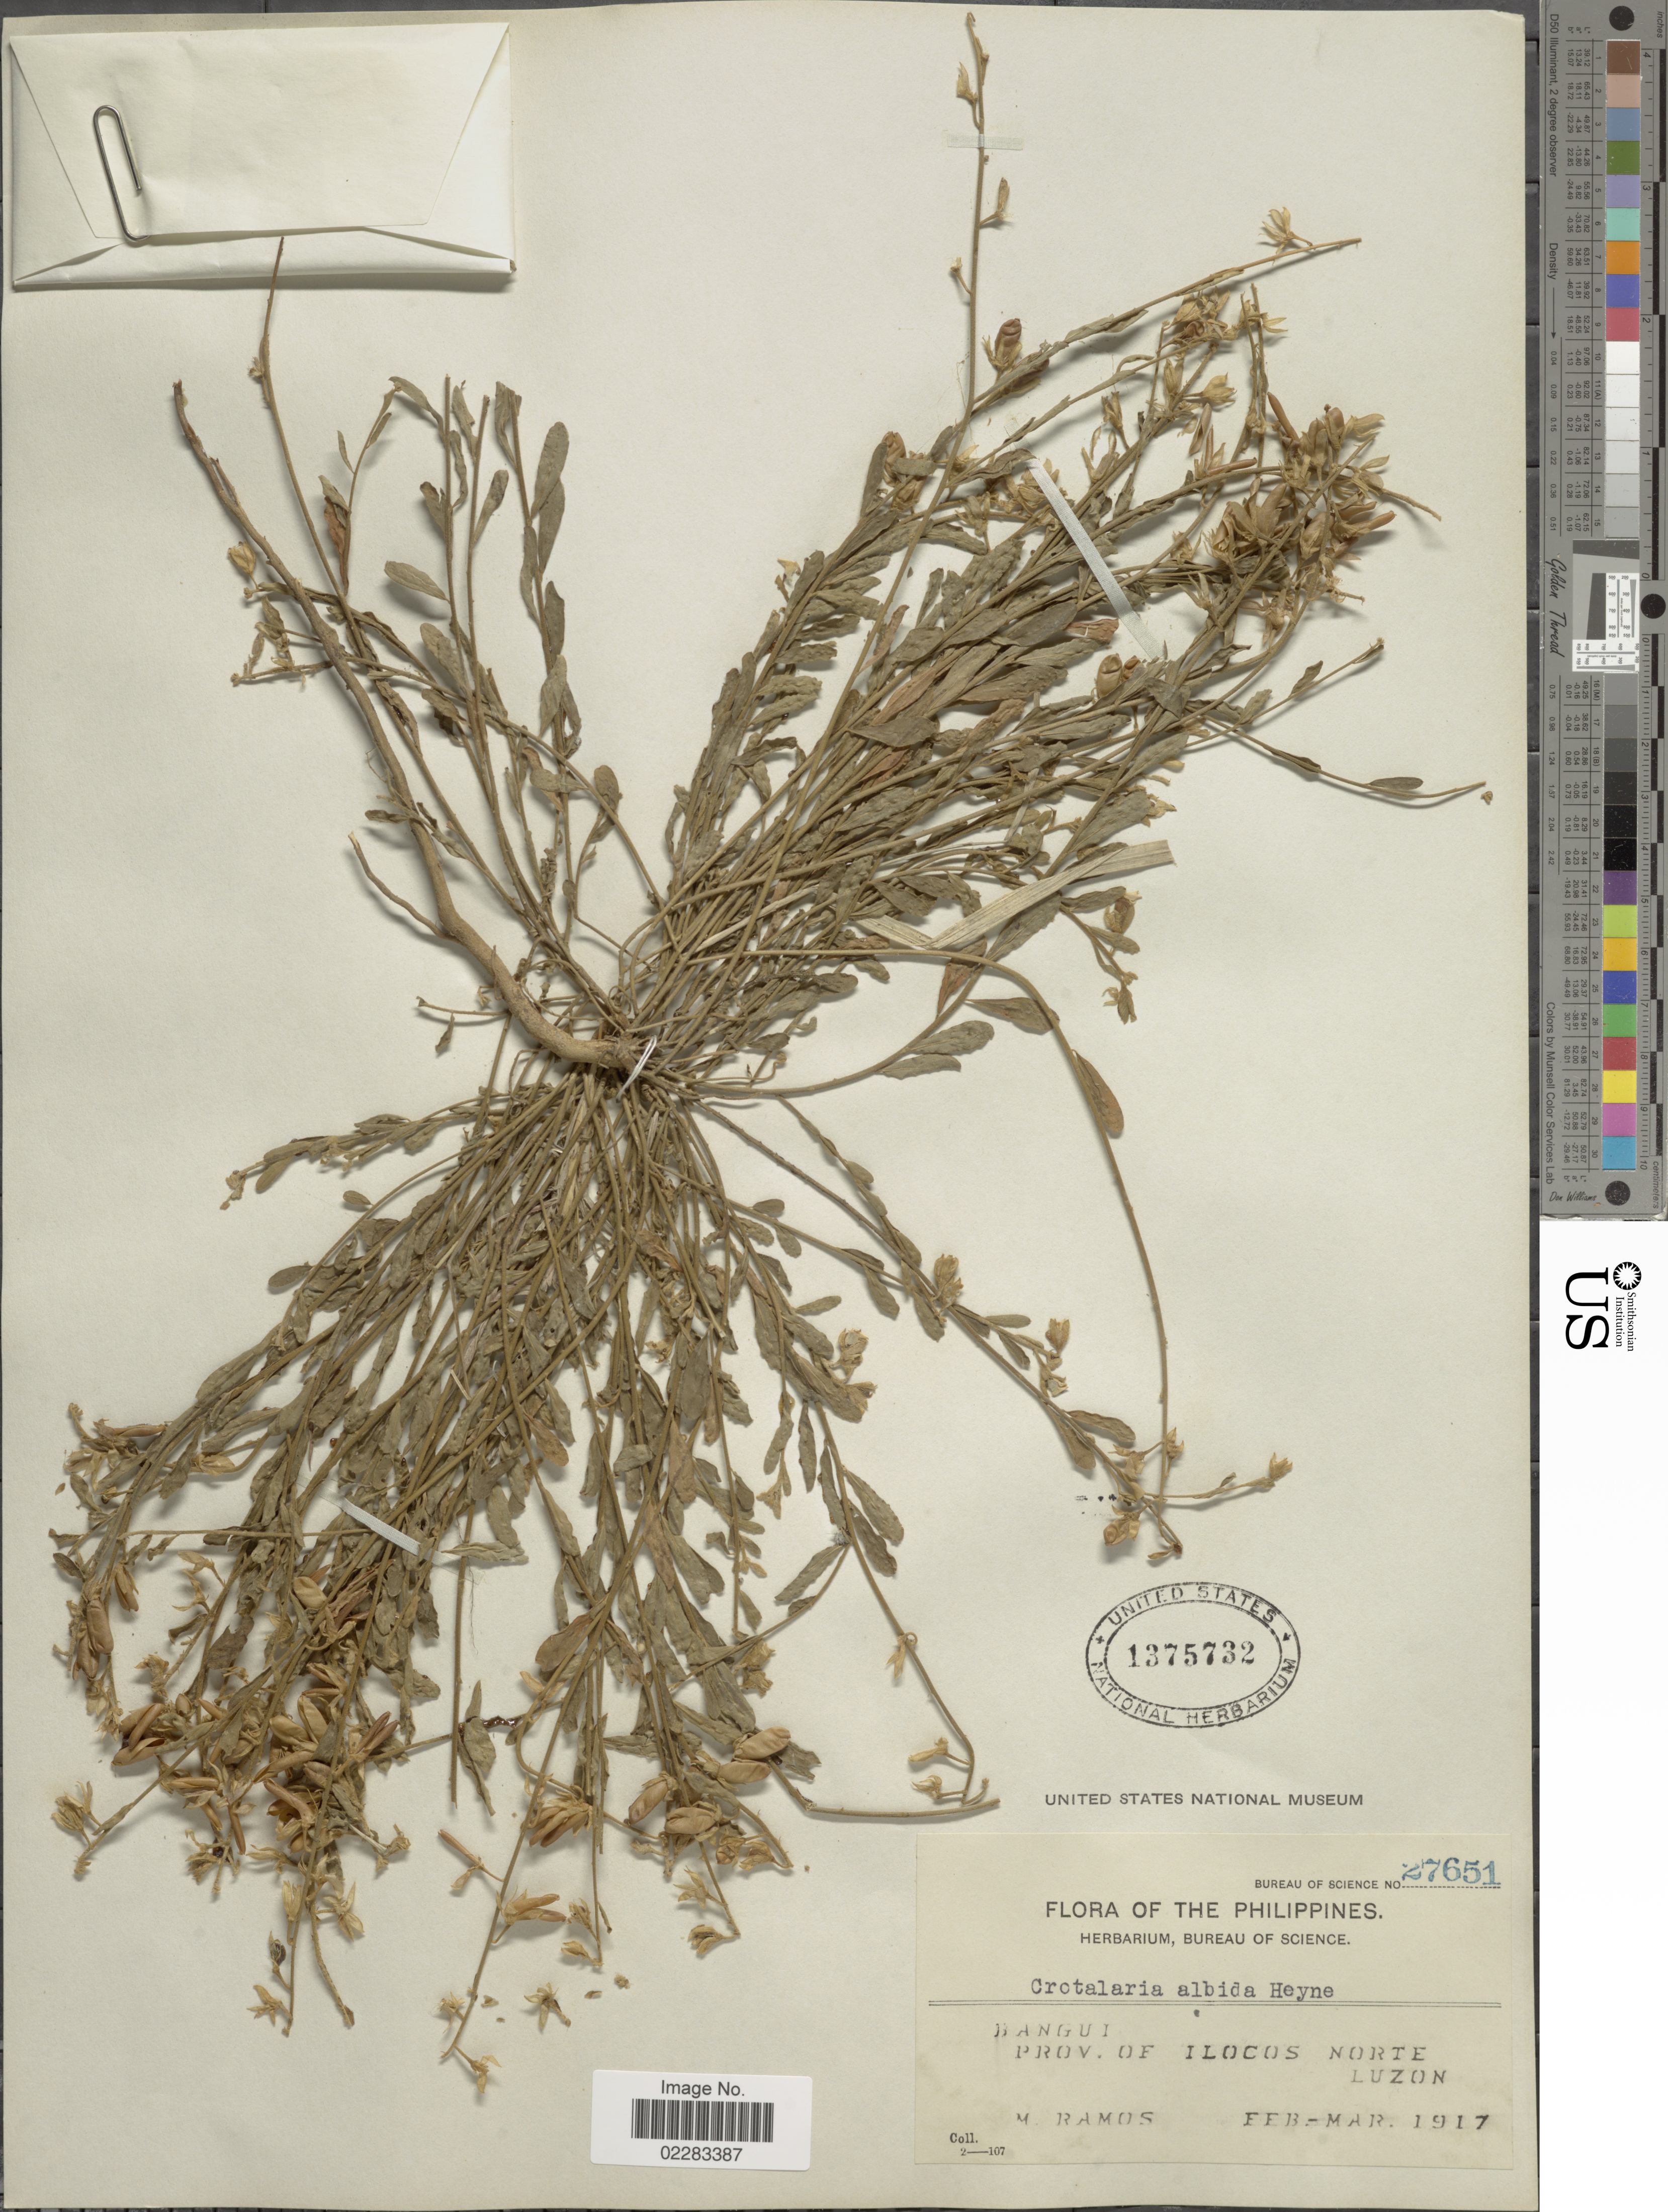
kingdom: Plantae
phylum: Tracheophyta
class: Magnoliopsida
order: Fabales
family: Fabaceae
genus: Crotalaria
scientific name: Crotalaria albida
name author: B. Heyne ex Roth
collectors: M. Ramos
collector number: Bureau of Science 27651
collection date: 1917-02/1917-03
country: Philippines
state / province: Ilocos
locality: Bangui, Prov. of Ilocos Norte Luzon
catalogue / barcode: US 1375732